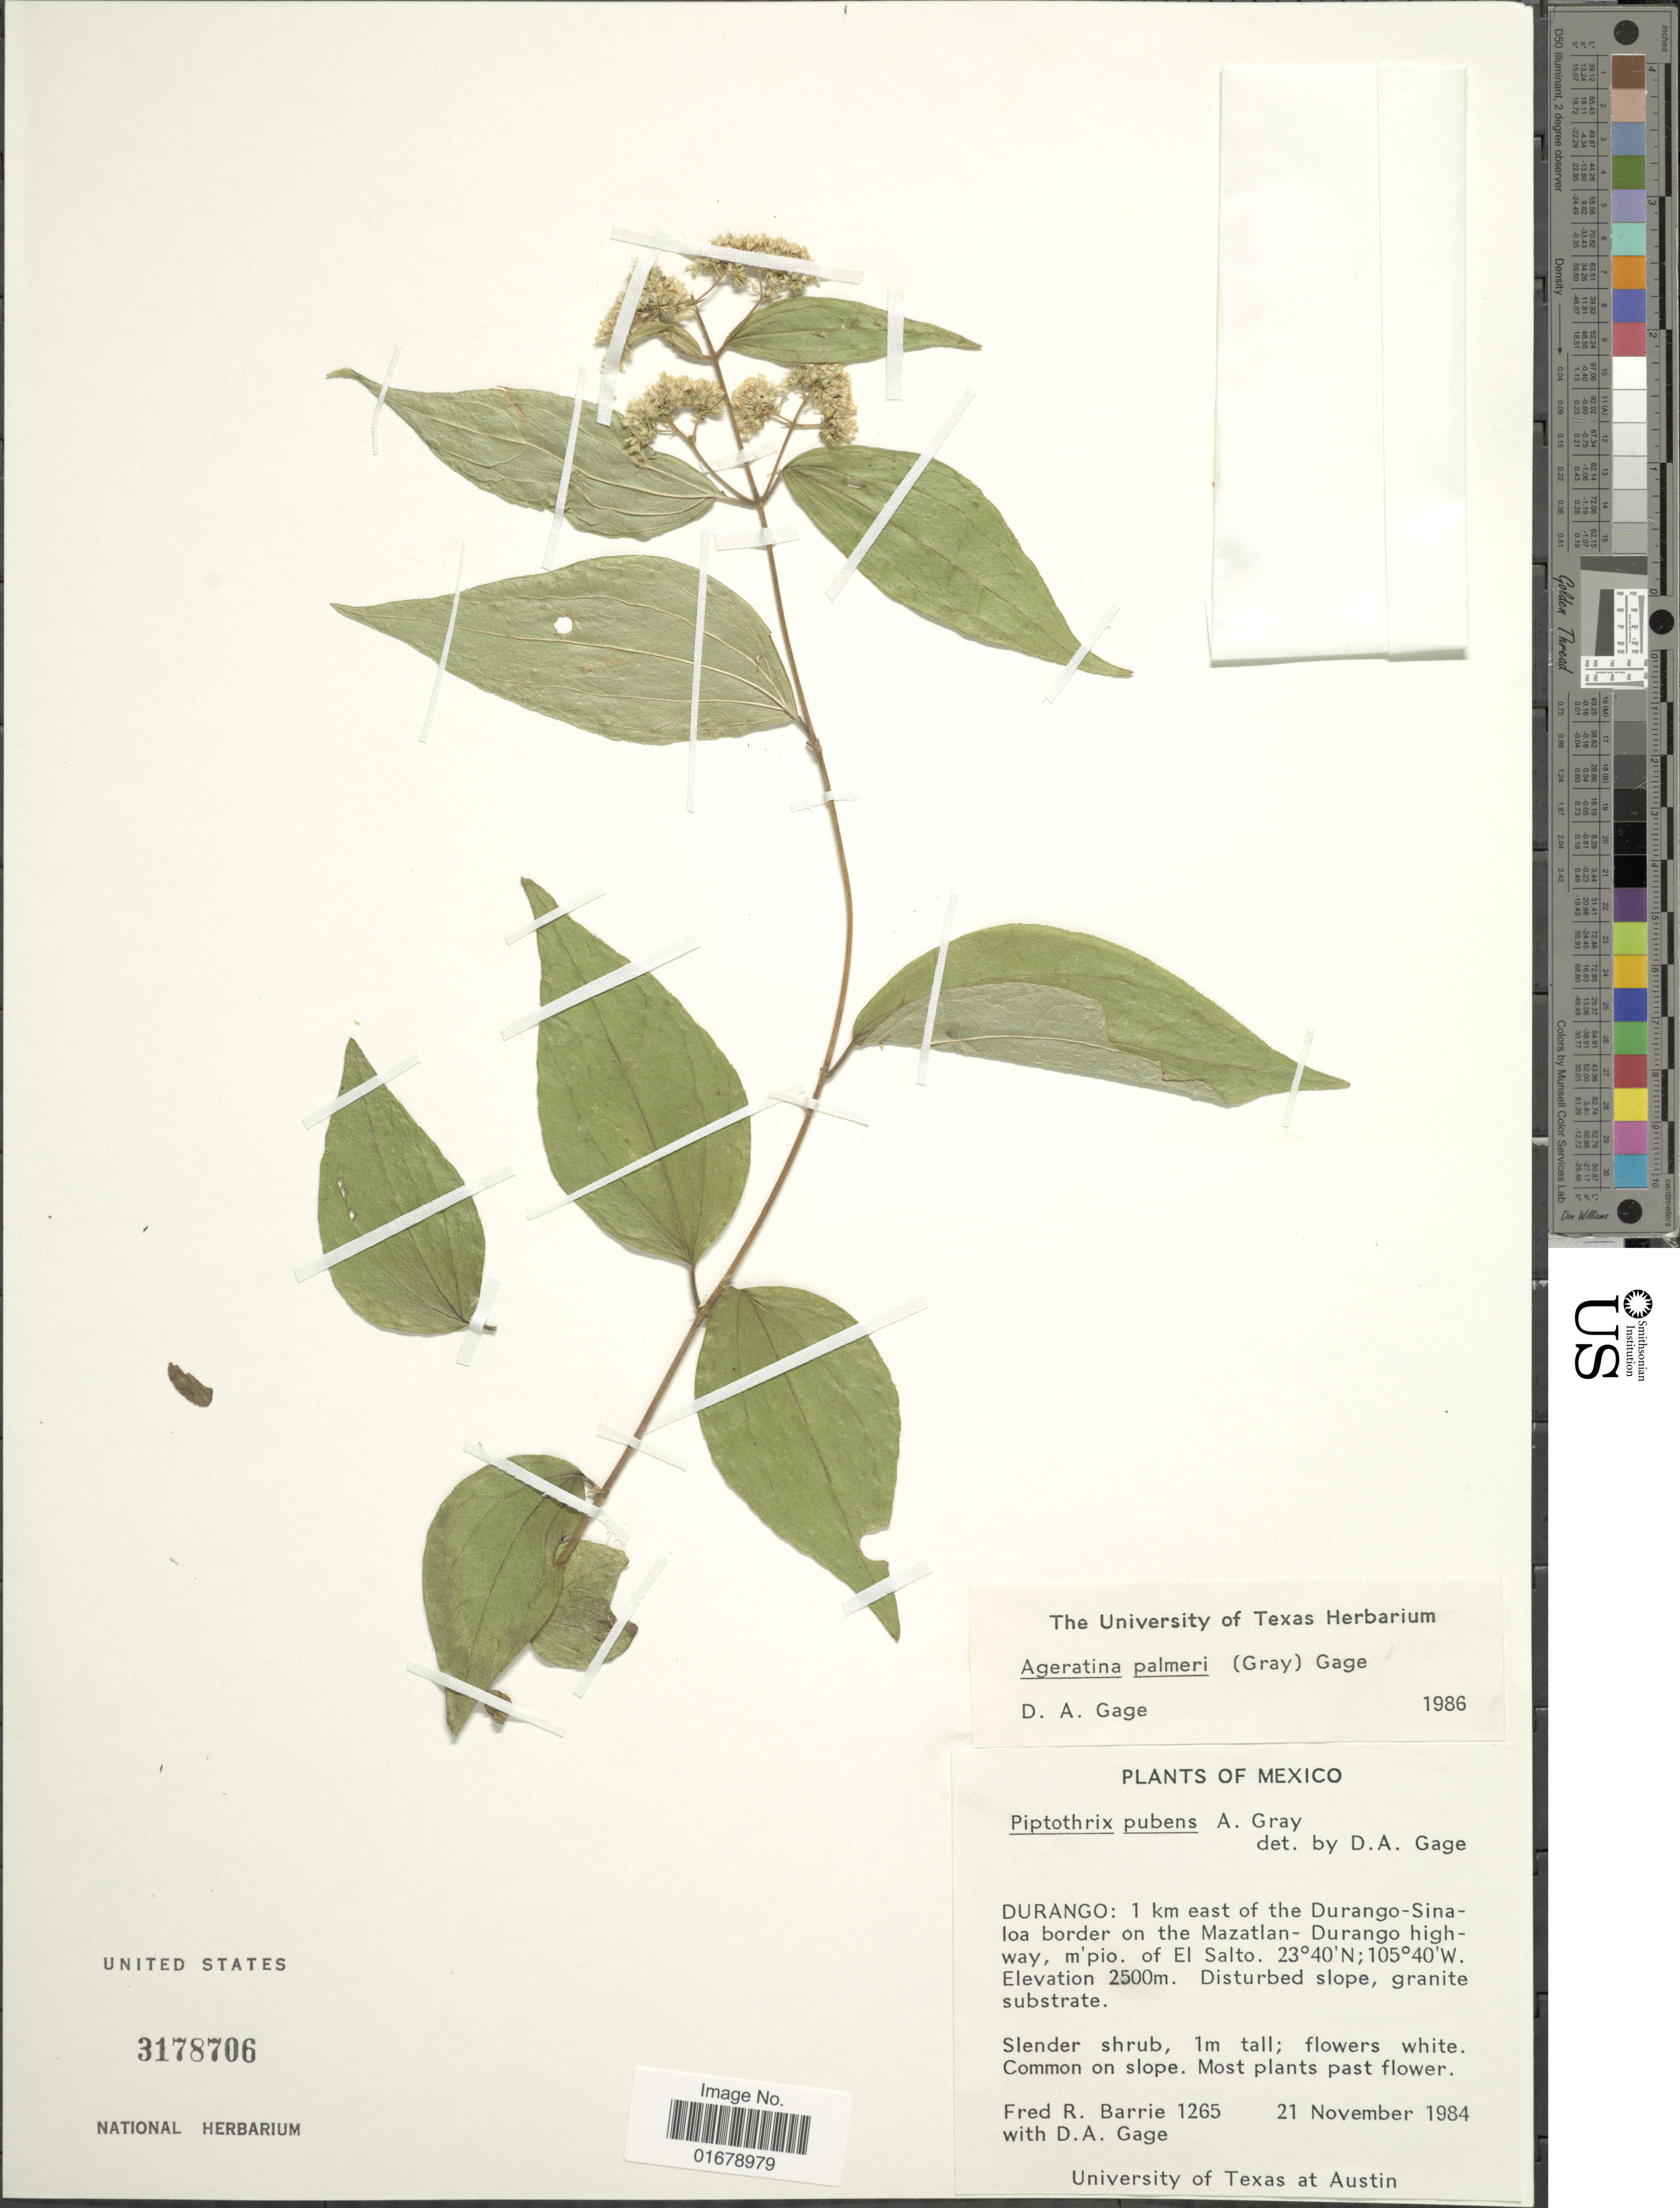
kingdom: Plantae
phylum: Tracheophyta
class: Magnoliopsida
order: Asterales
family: Asteraceae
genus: Piptothrix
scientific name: Piptothrix palmeri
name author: A. Gray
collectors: F. R. Barrie & D. Gage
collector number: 1265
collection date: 1984-11-21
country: Mexico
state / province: Durango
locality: Mexico. Durango: 1 km east of the Durango-Sinaloa border on the Mazatlan-Durango highway, m'pio. of El Salto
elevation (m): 2500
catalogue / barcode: US 3178706